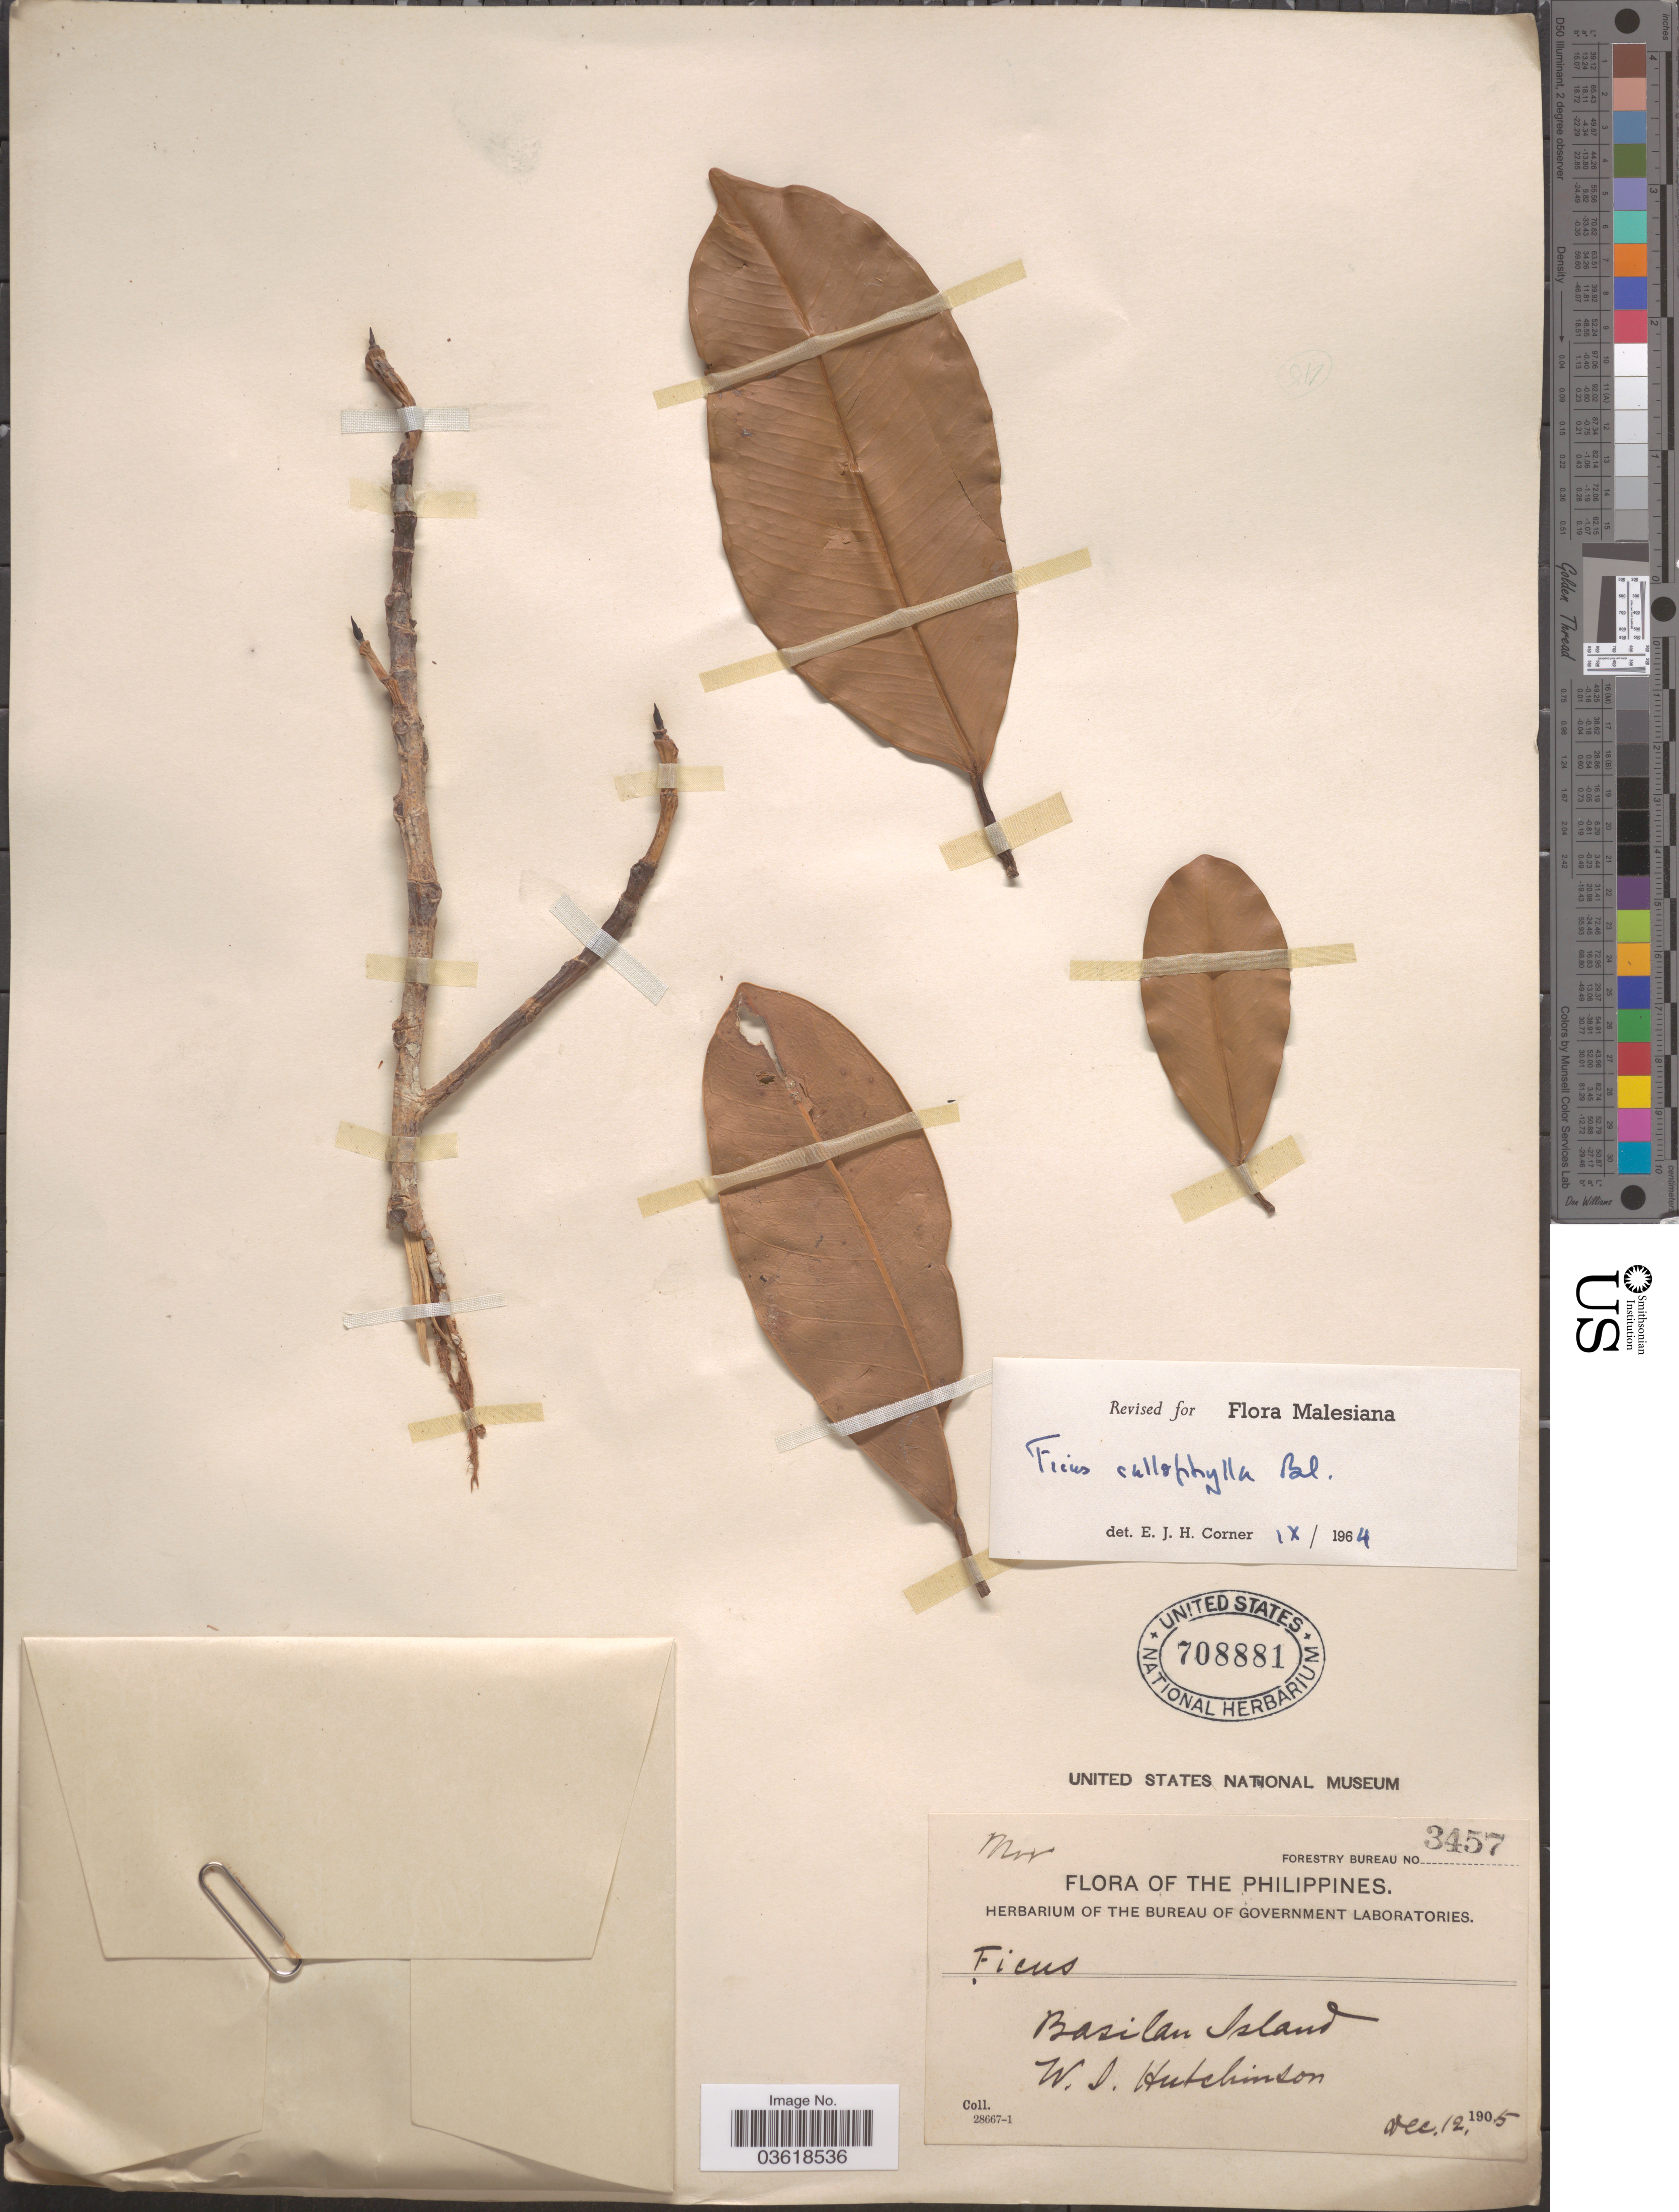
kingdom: Plantae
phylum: Tracheophyta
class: Magnoliopsida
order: Rosales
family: Moraceae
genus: Ficus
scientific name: Ficus callophylla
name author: Blume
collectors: W. I. Hutchinson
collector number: Forestry Bureau 3457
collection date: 1905-12-12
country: Philippines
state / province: Muslim Mindanao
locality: Basilan Island.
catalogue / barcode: US 708881